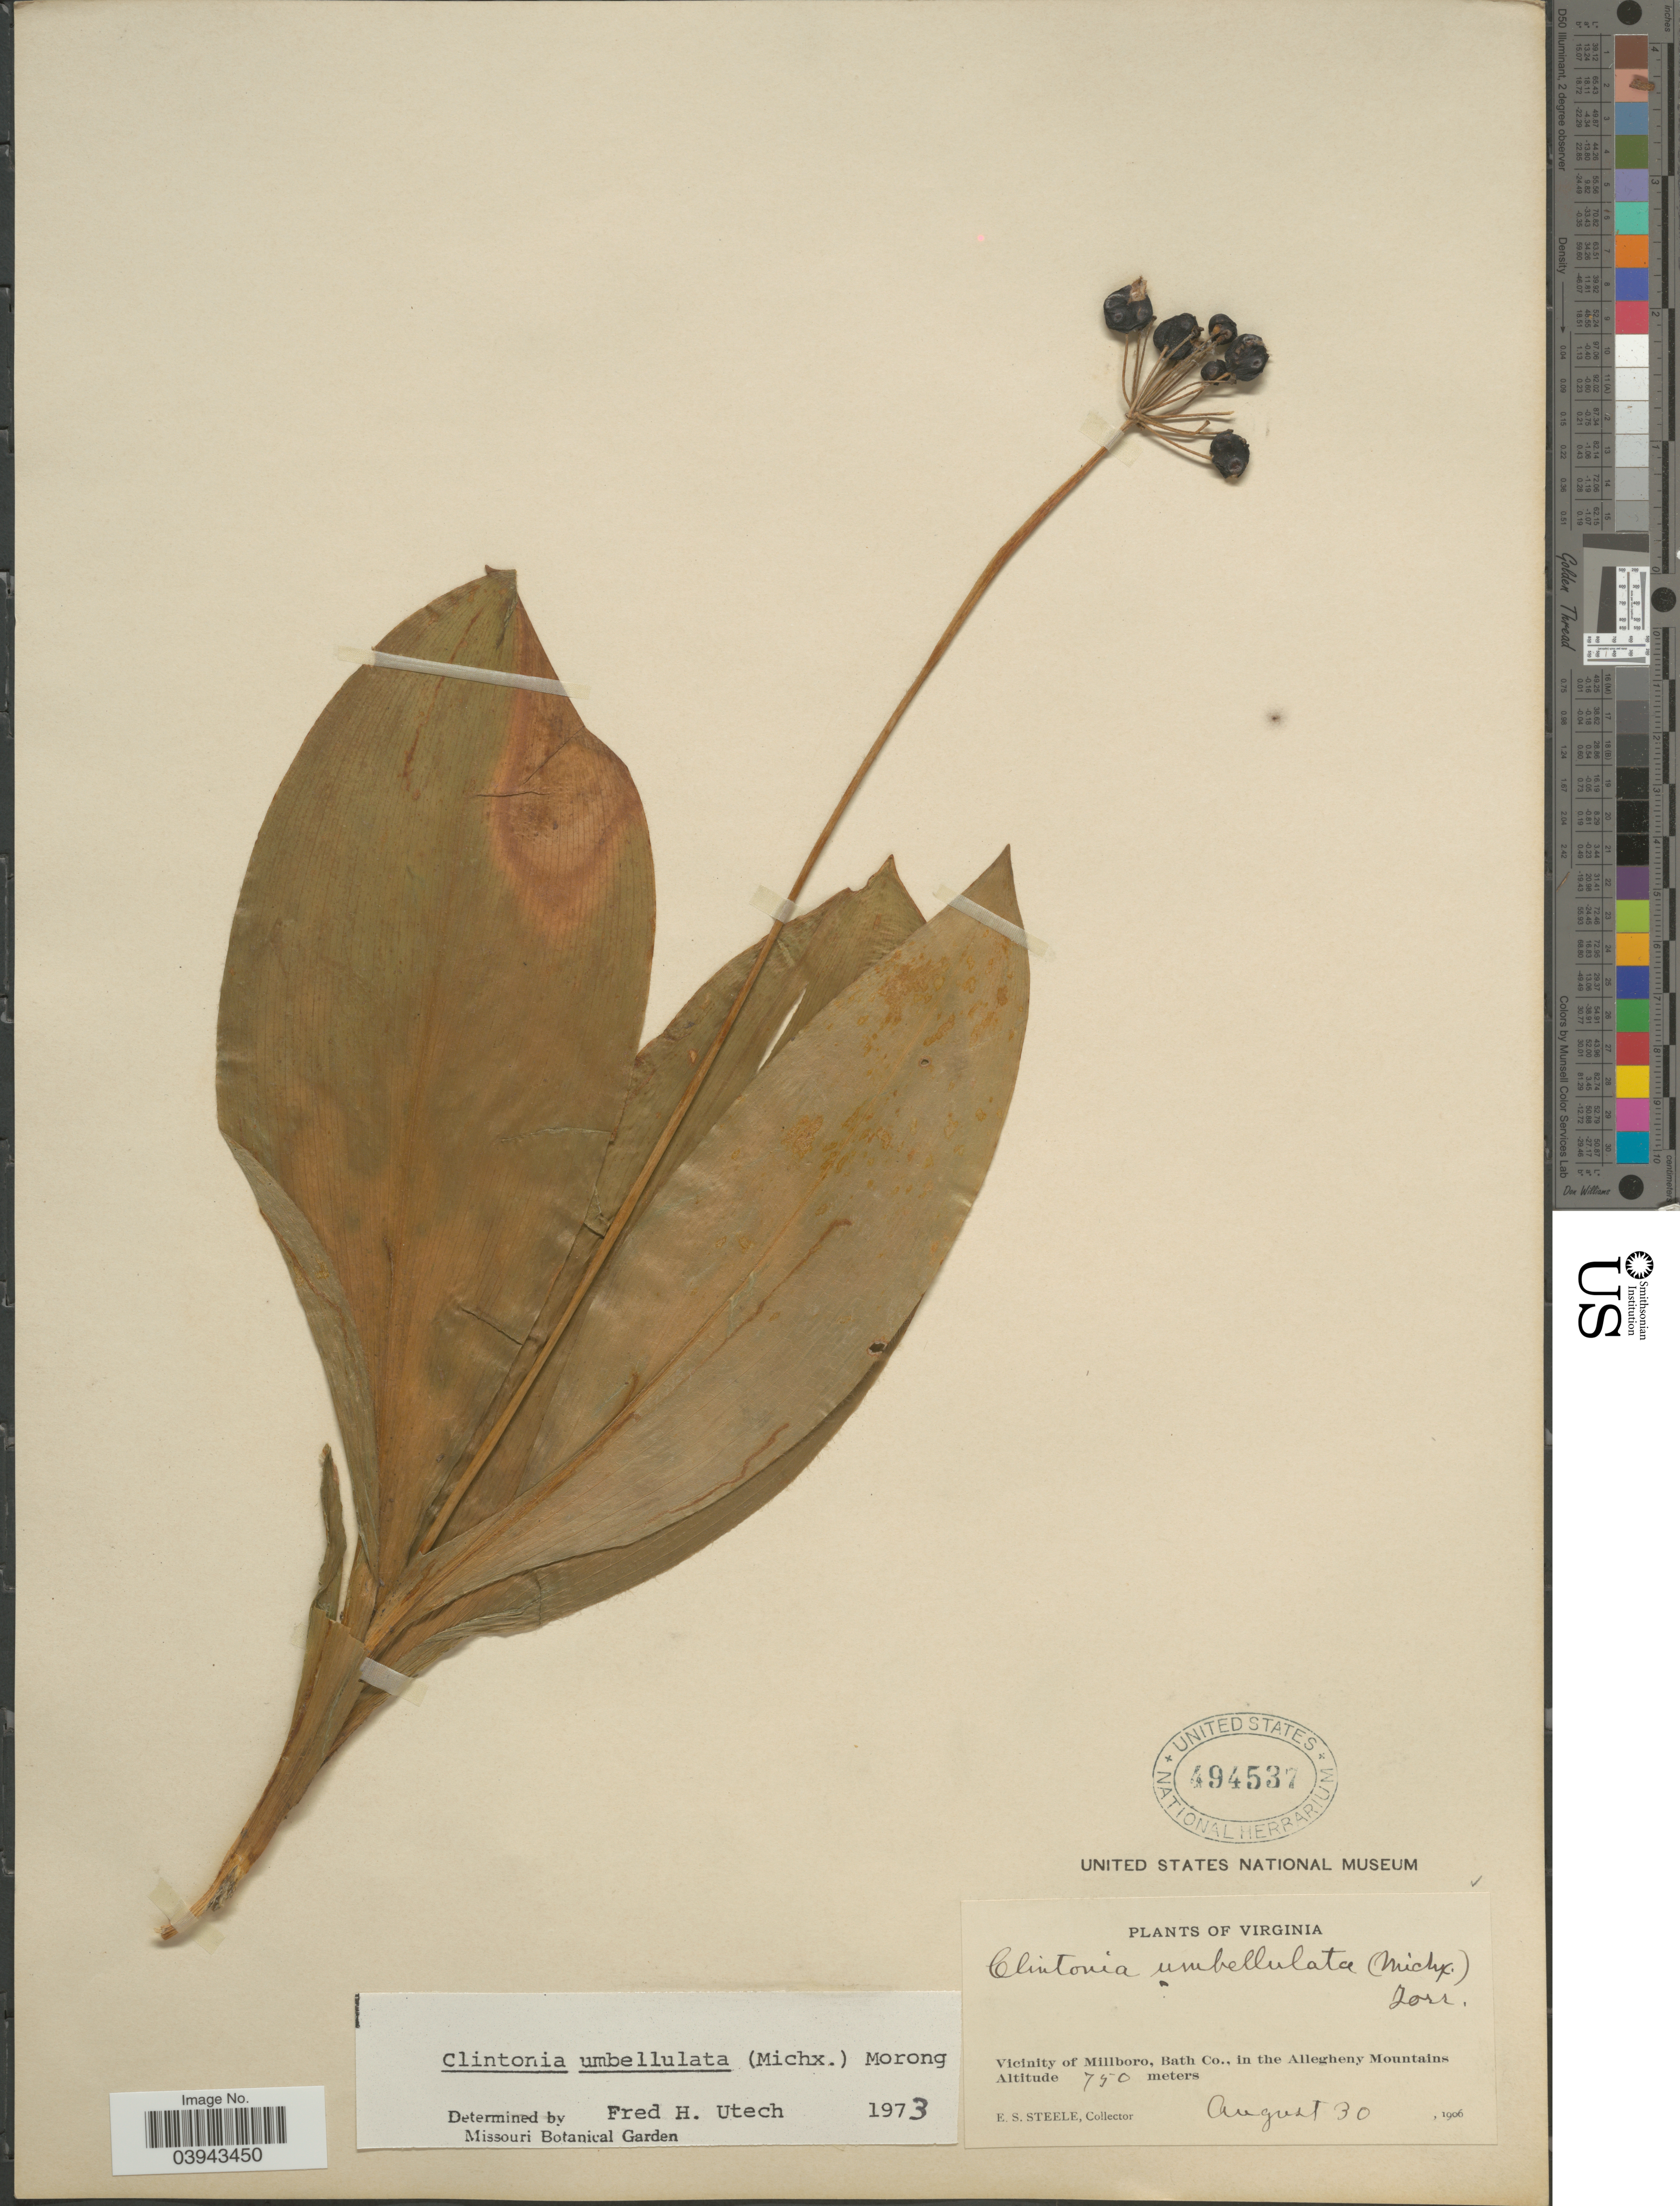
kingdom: Plantae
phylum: Tracheophyta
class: Liliopsida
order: Liliales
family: Liliaceae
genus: Clintonia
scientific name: Clintonia umbellulata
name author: (Michx.) Morong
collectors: E. Steele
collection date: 1906-08-30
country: United States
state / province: Virginia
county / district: Bath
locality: Vicinity of Millboro, in the Allegheny Mountains.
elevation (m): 750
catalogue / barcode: US 494537